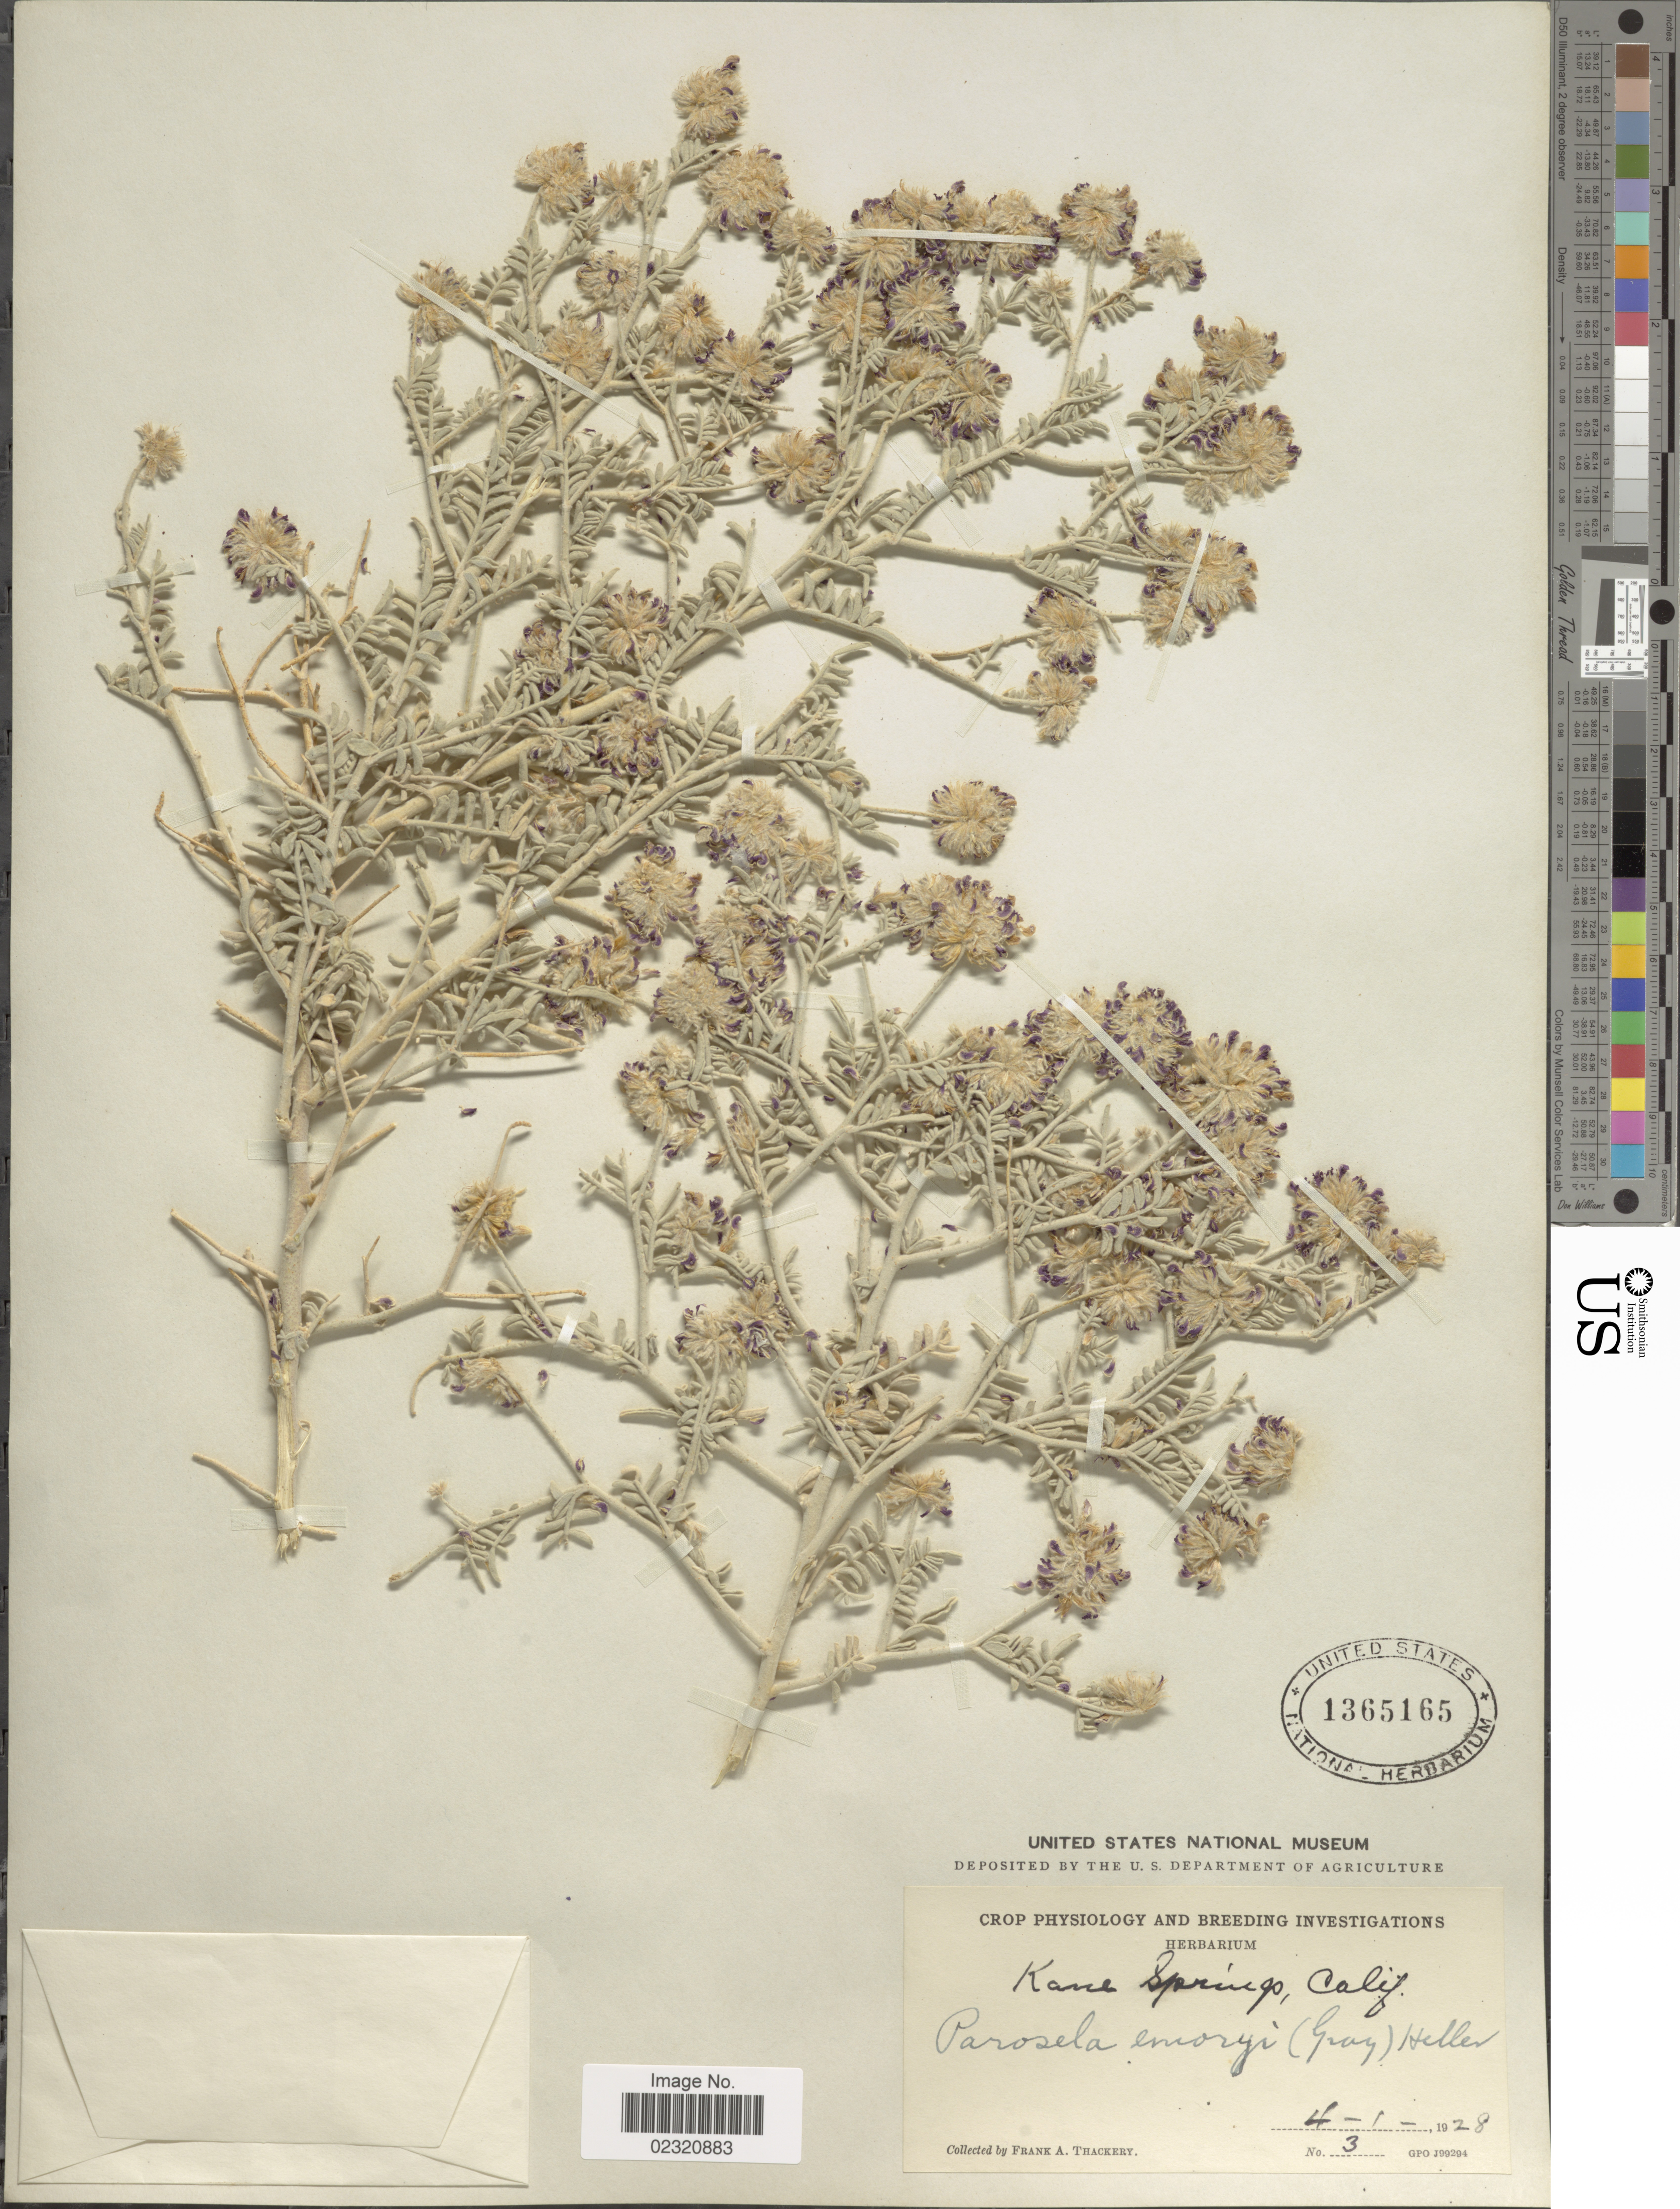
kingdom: Plantae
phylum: Tracheophyta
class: Magnoliopsida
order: Fabales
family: Fabaceae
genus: Psorothamnus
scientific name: Psorothamnus emoryi var. emoryi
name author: (A. Gray) Rydb.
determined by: Strong, M. T., (US), Smithsonian Institution - National Museum of Natural History (UNITED STATES)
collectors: F. Thackery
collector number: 3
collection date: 1928-04-01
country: United States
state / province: California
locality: Kane Springs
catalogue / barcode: US 1365165